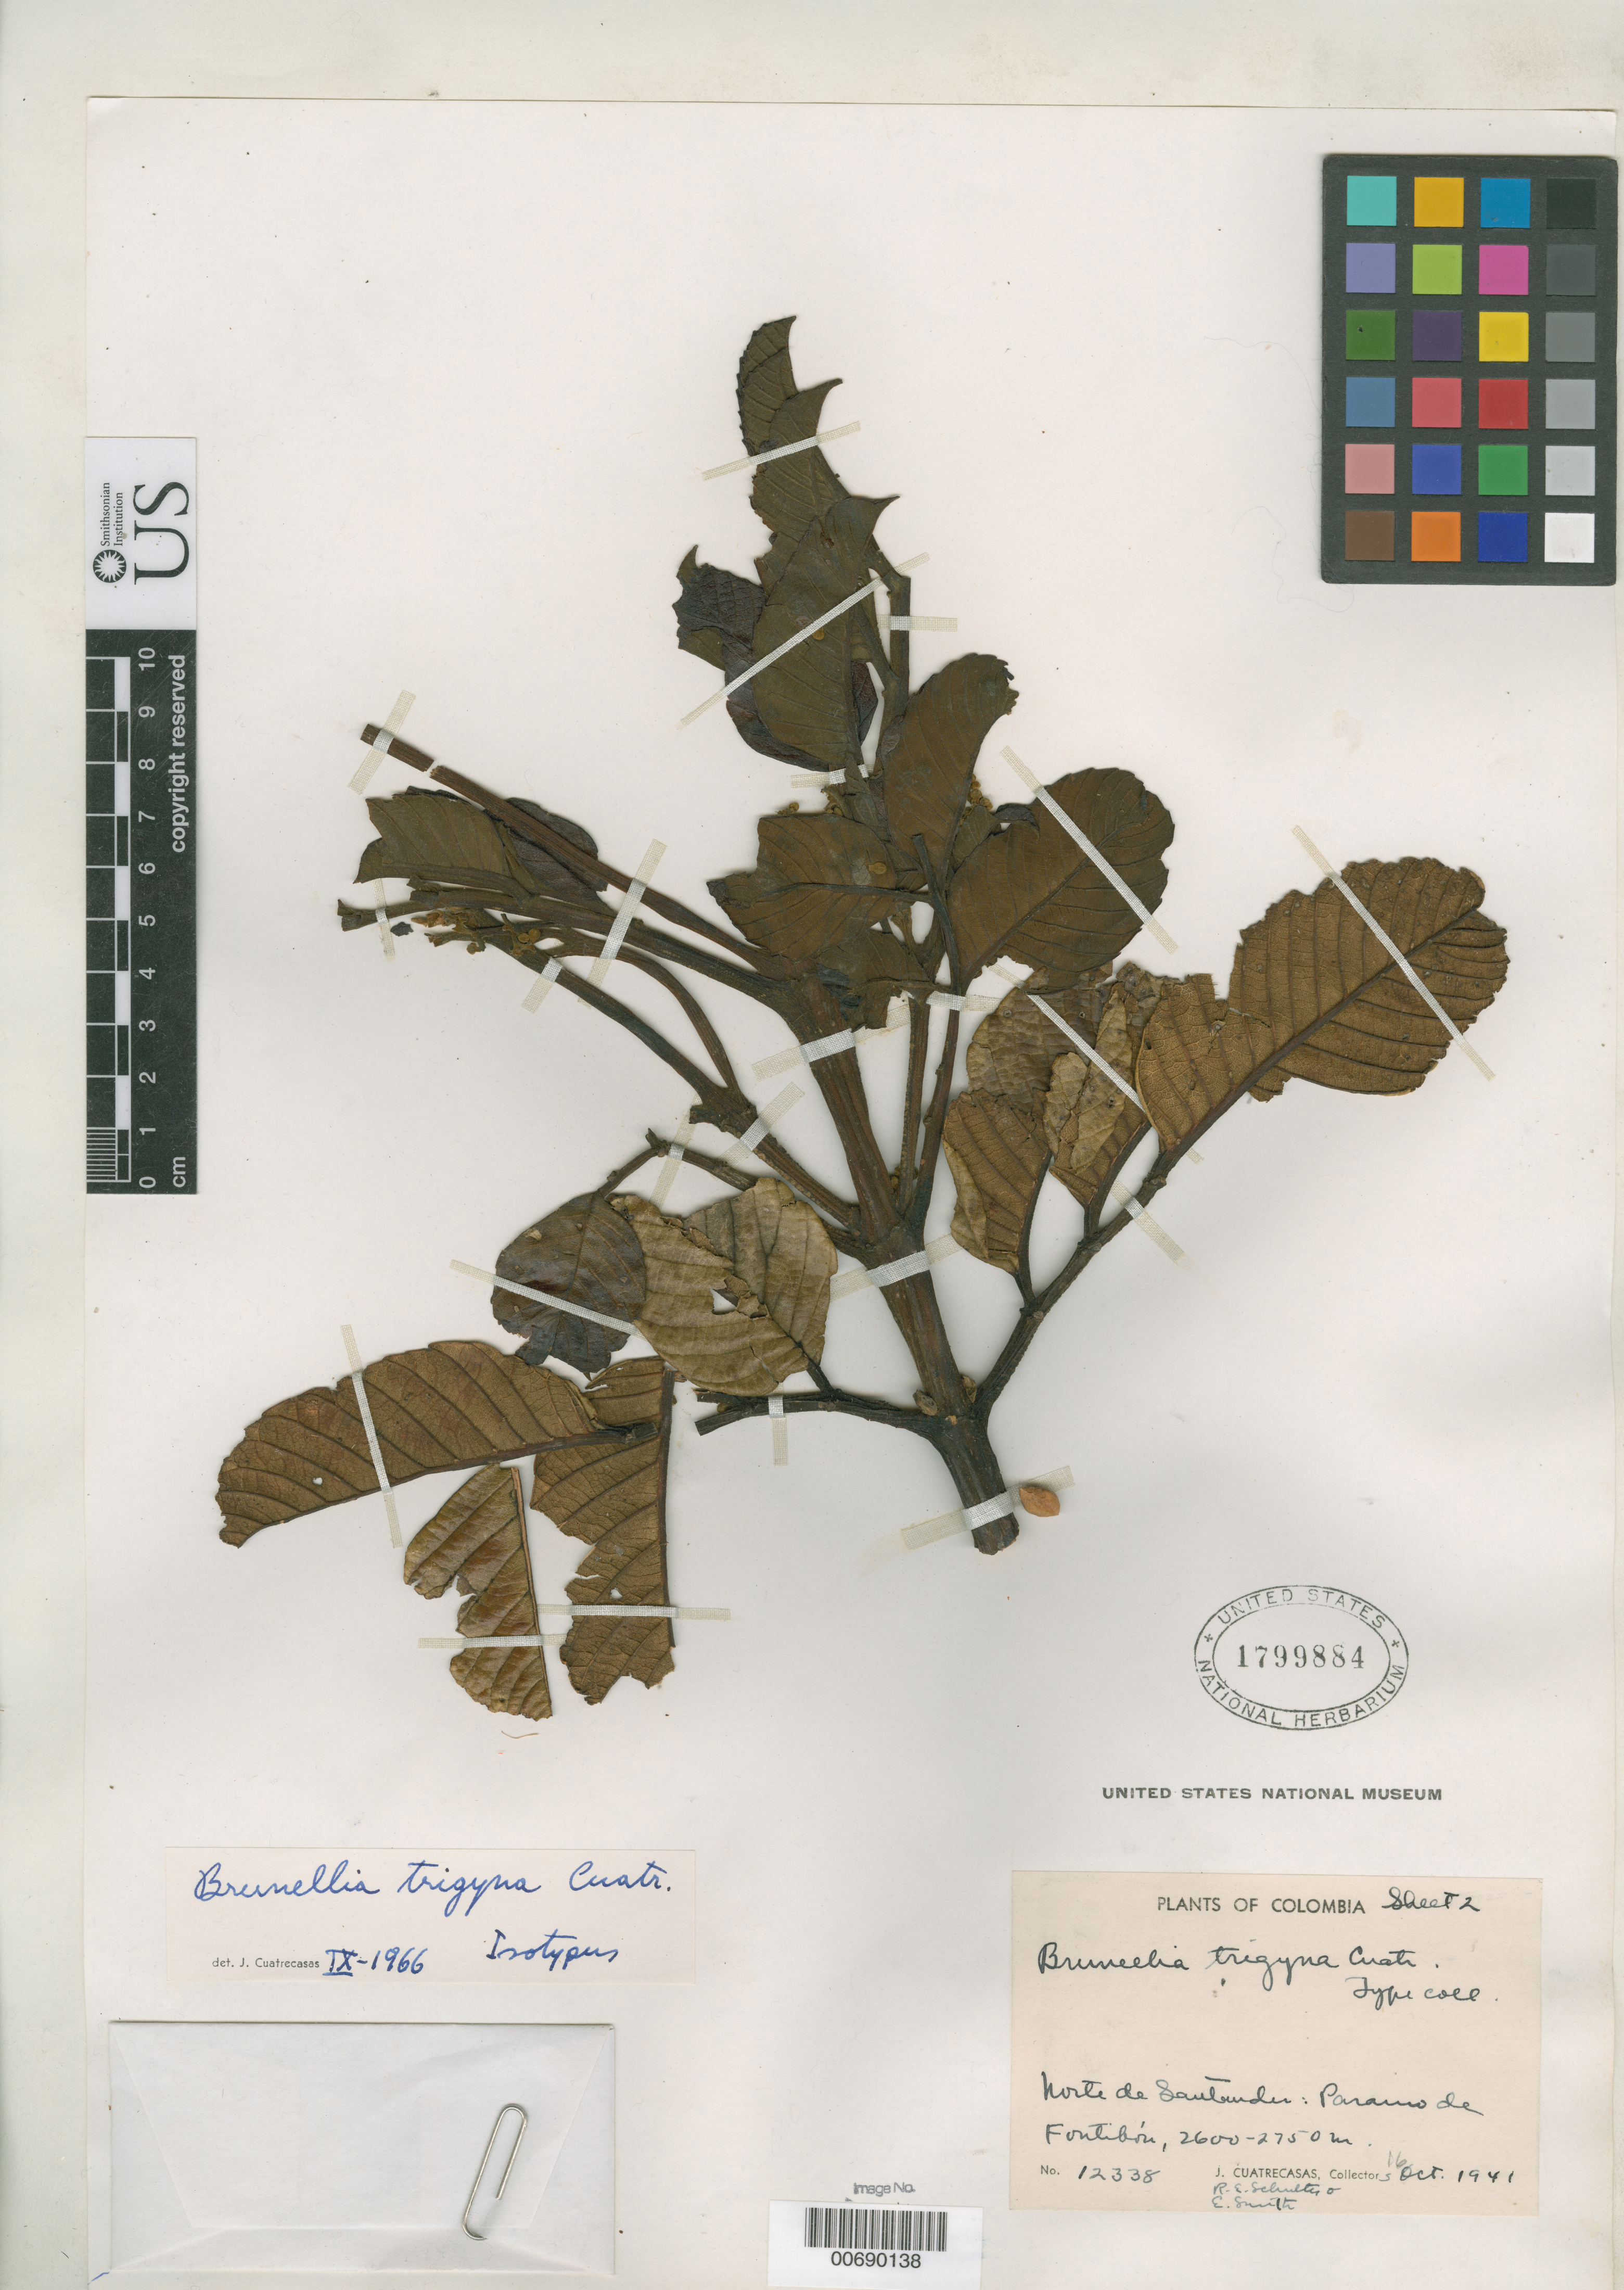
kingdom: Plantae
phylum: Tracheophyta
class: Magnoliopsida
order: Oxalidales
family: Brunelliaceae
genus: Brunellia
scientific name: Brunellia trigyna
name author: Cuatrec.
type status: Isotype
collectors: J. Cuatrecasas & et al.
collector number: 12338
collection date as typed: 16 Oct 1941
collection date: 1941-10-16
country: Colombia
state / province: Norte de Santander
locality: Cordillera Oriental, Paramo de Fontibon.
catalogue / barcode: US 1799884